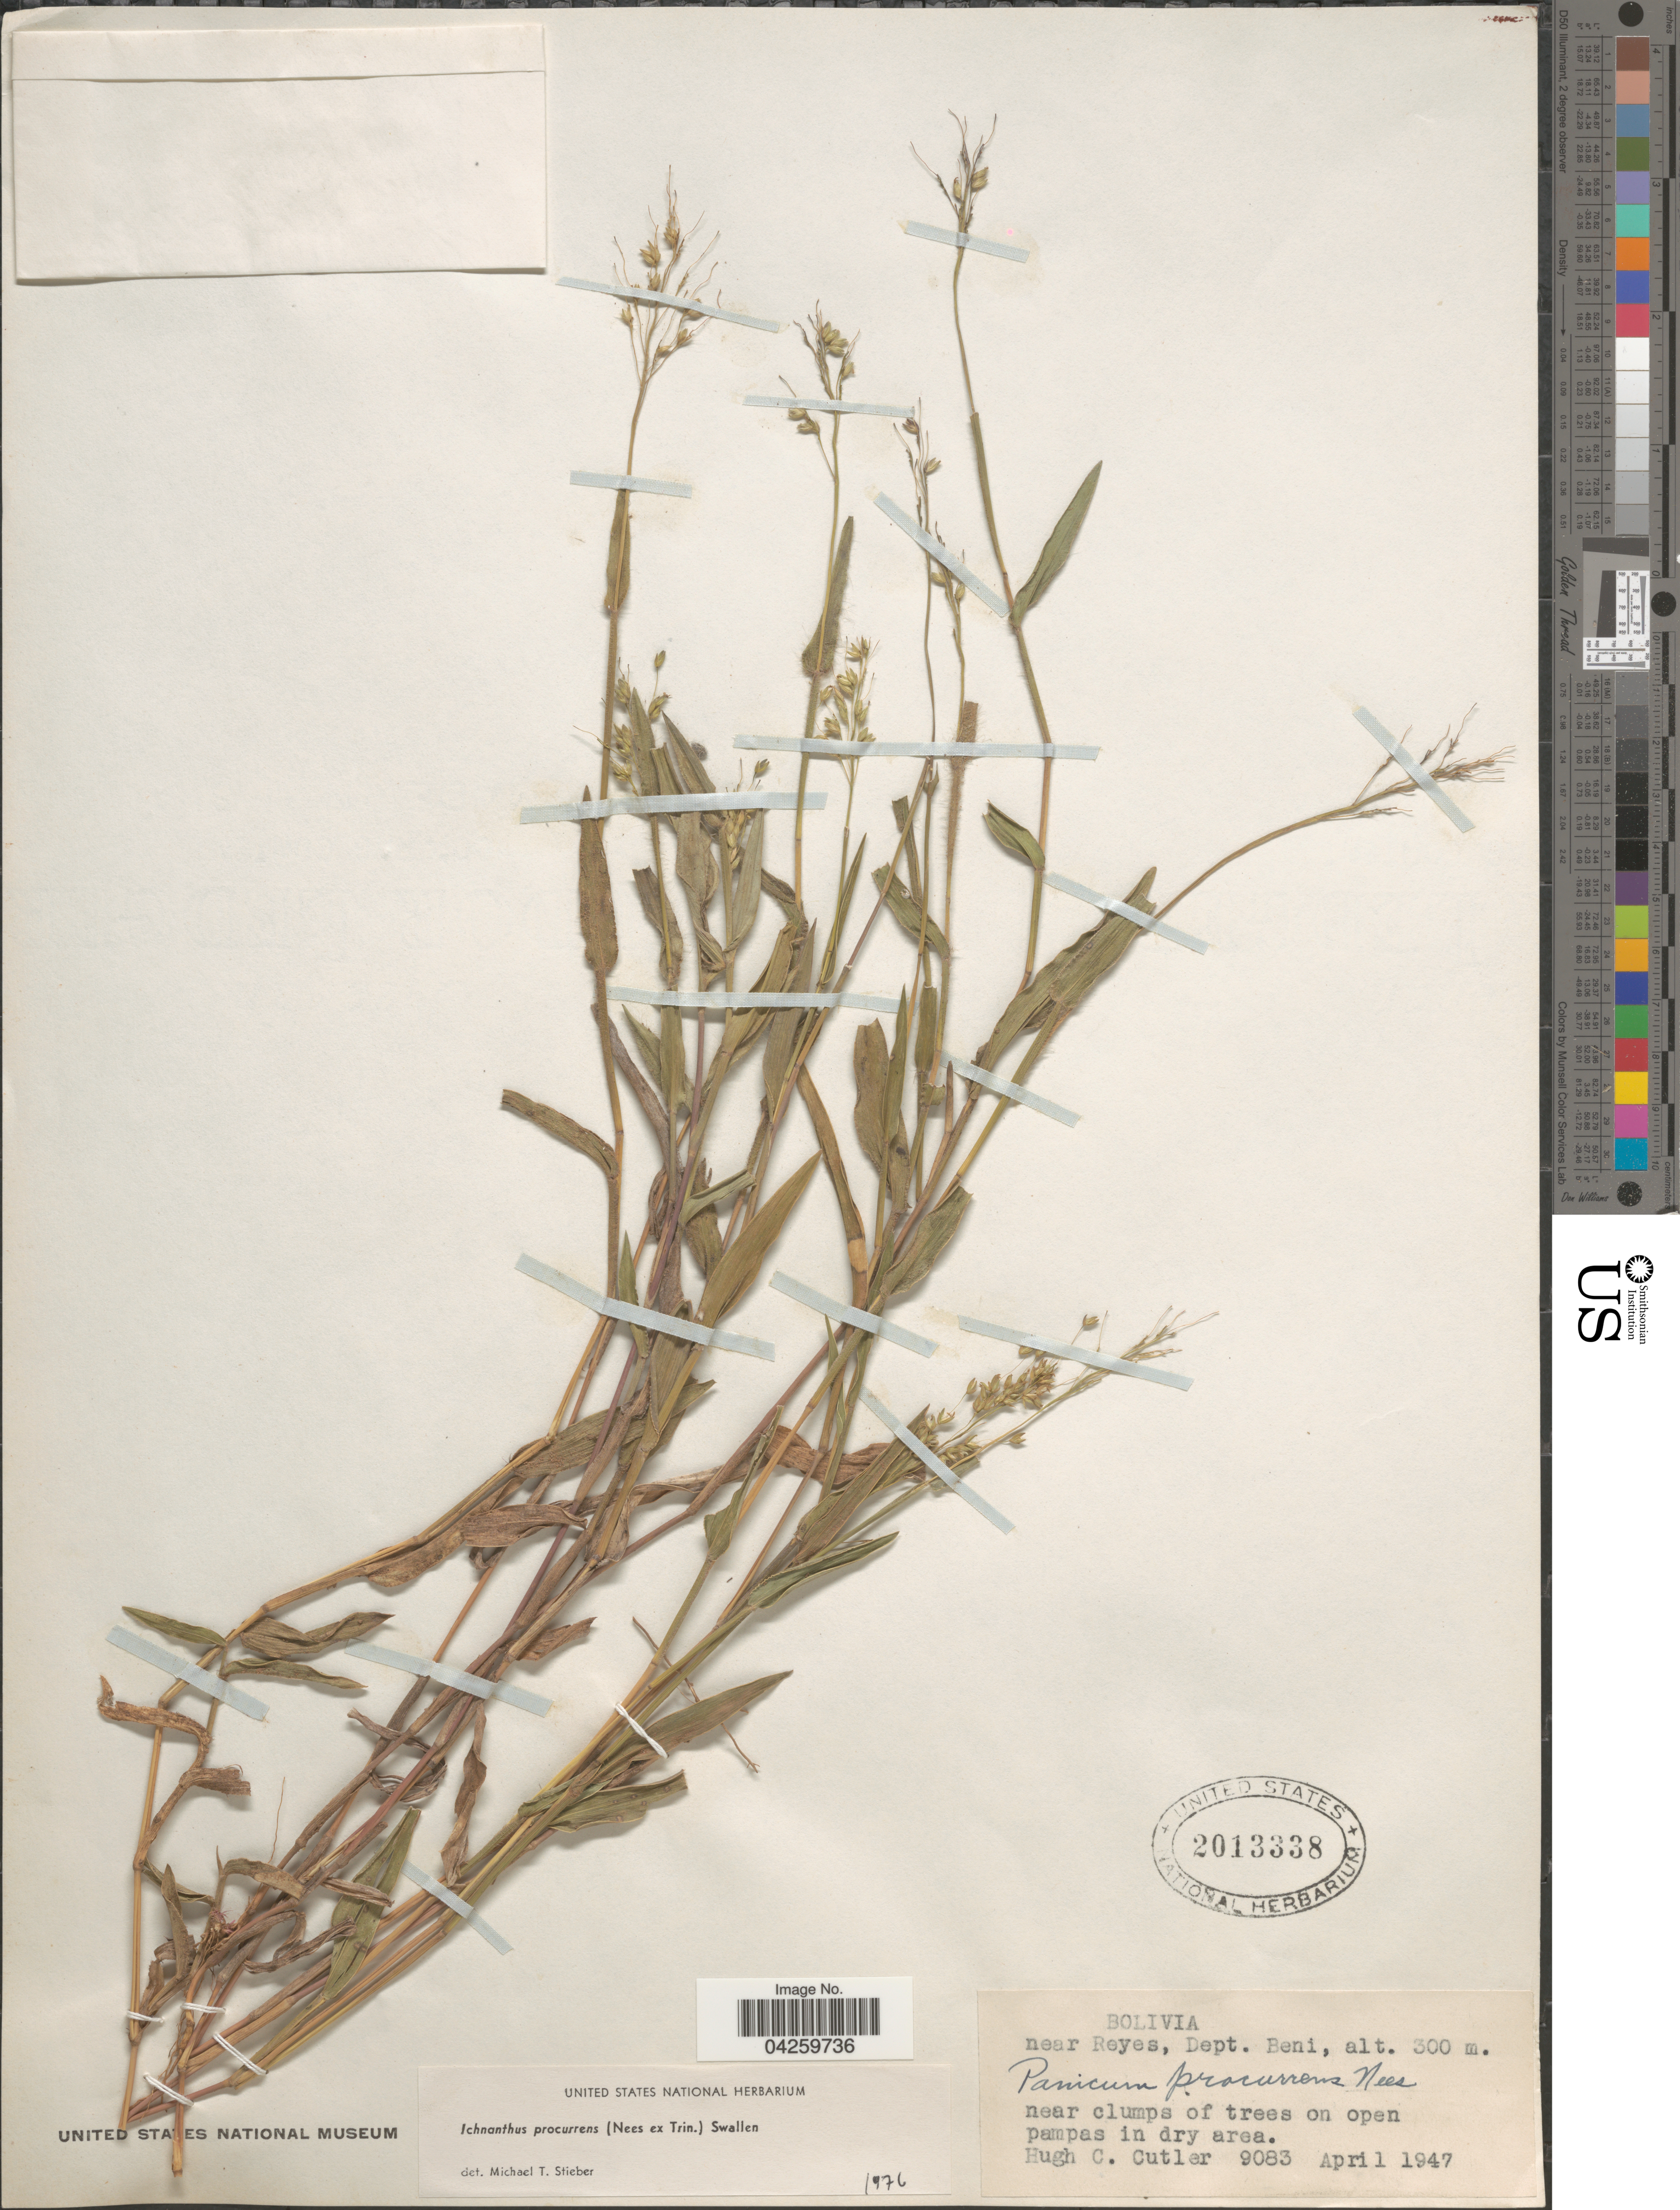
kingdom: Plantae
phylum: Tracheophyta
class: Liliopsida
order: Poales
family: Poaceae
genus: Ichnanthus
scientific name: Ichnanthus procurrens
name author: (Nees ex Trin.) Swallen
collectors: H. C. Cutler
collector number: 9083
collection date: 1947-04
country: Bolivia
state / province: Beni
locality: Near Reyes, Dept. Beni.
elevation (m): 300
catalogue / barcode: US 2013338